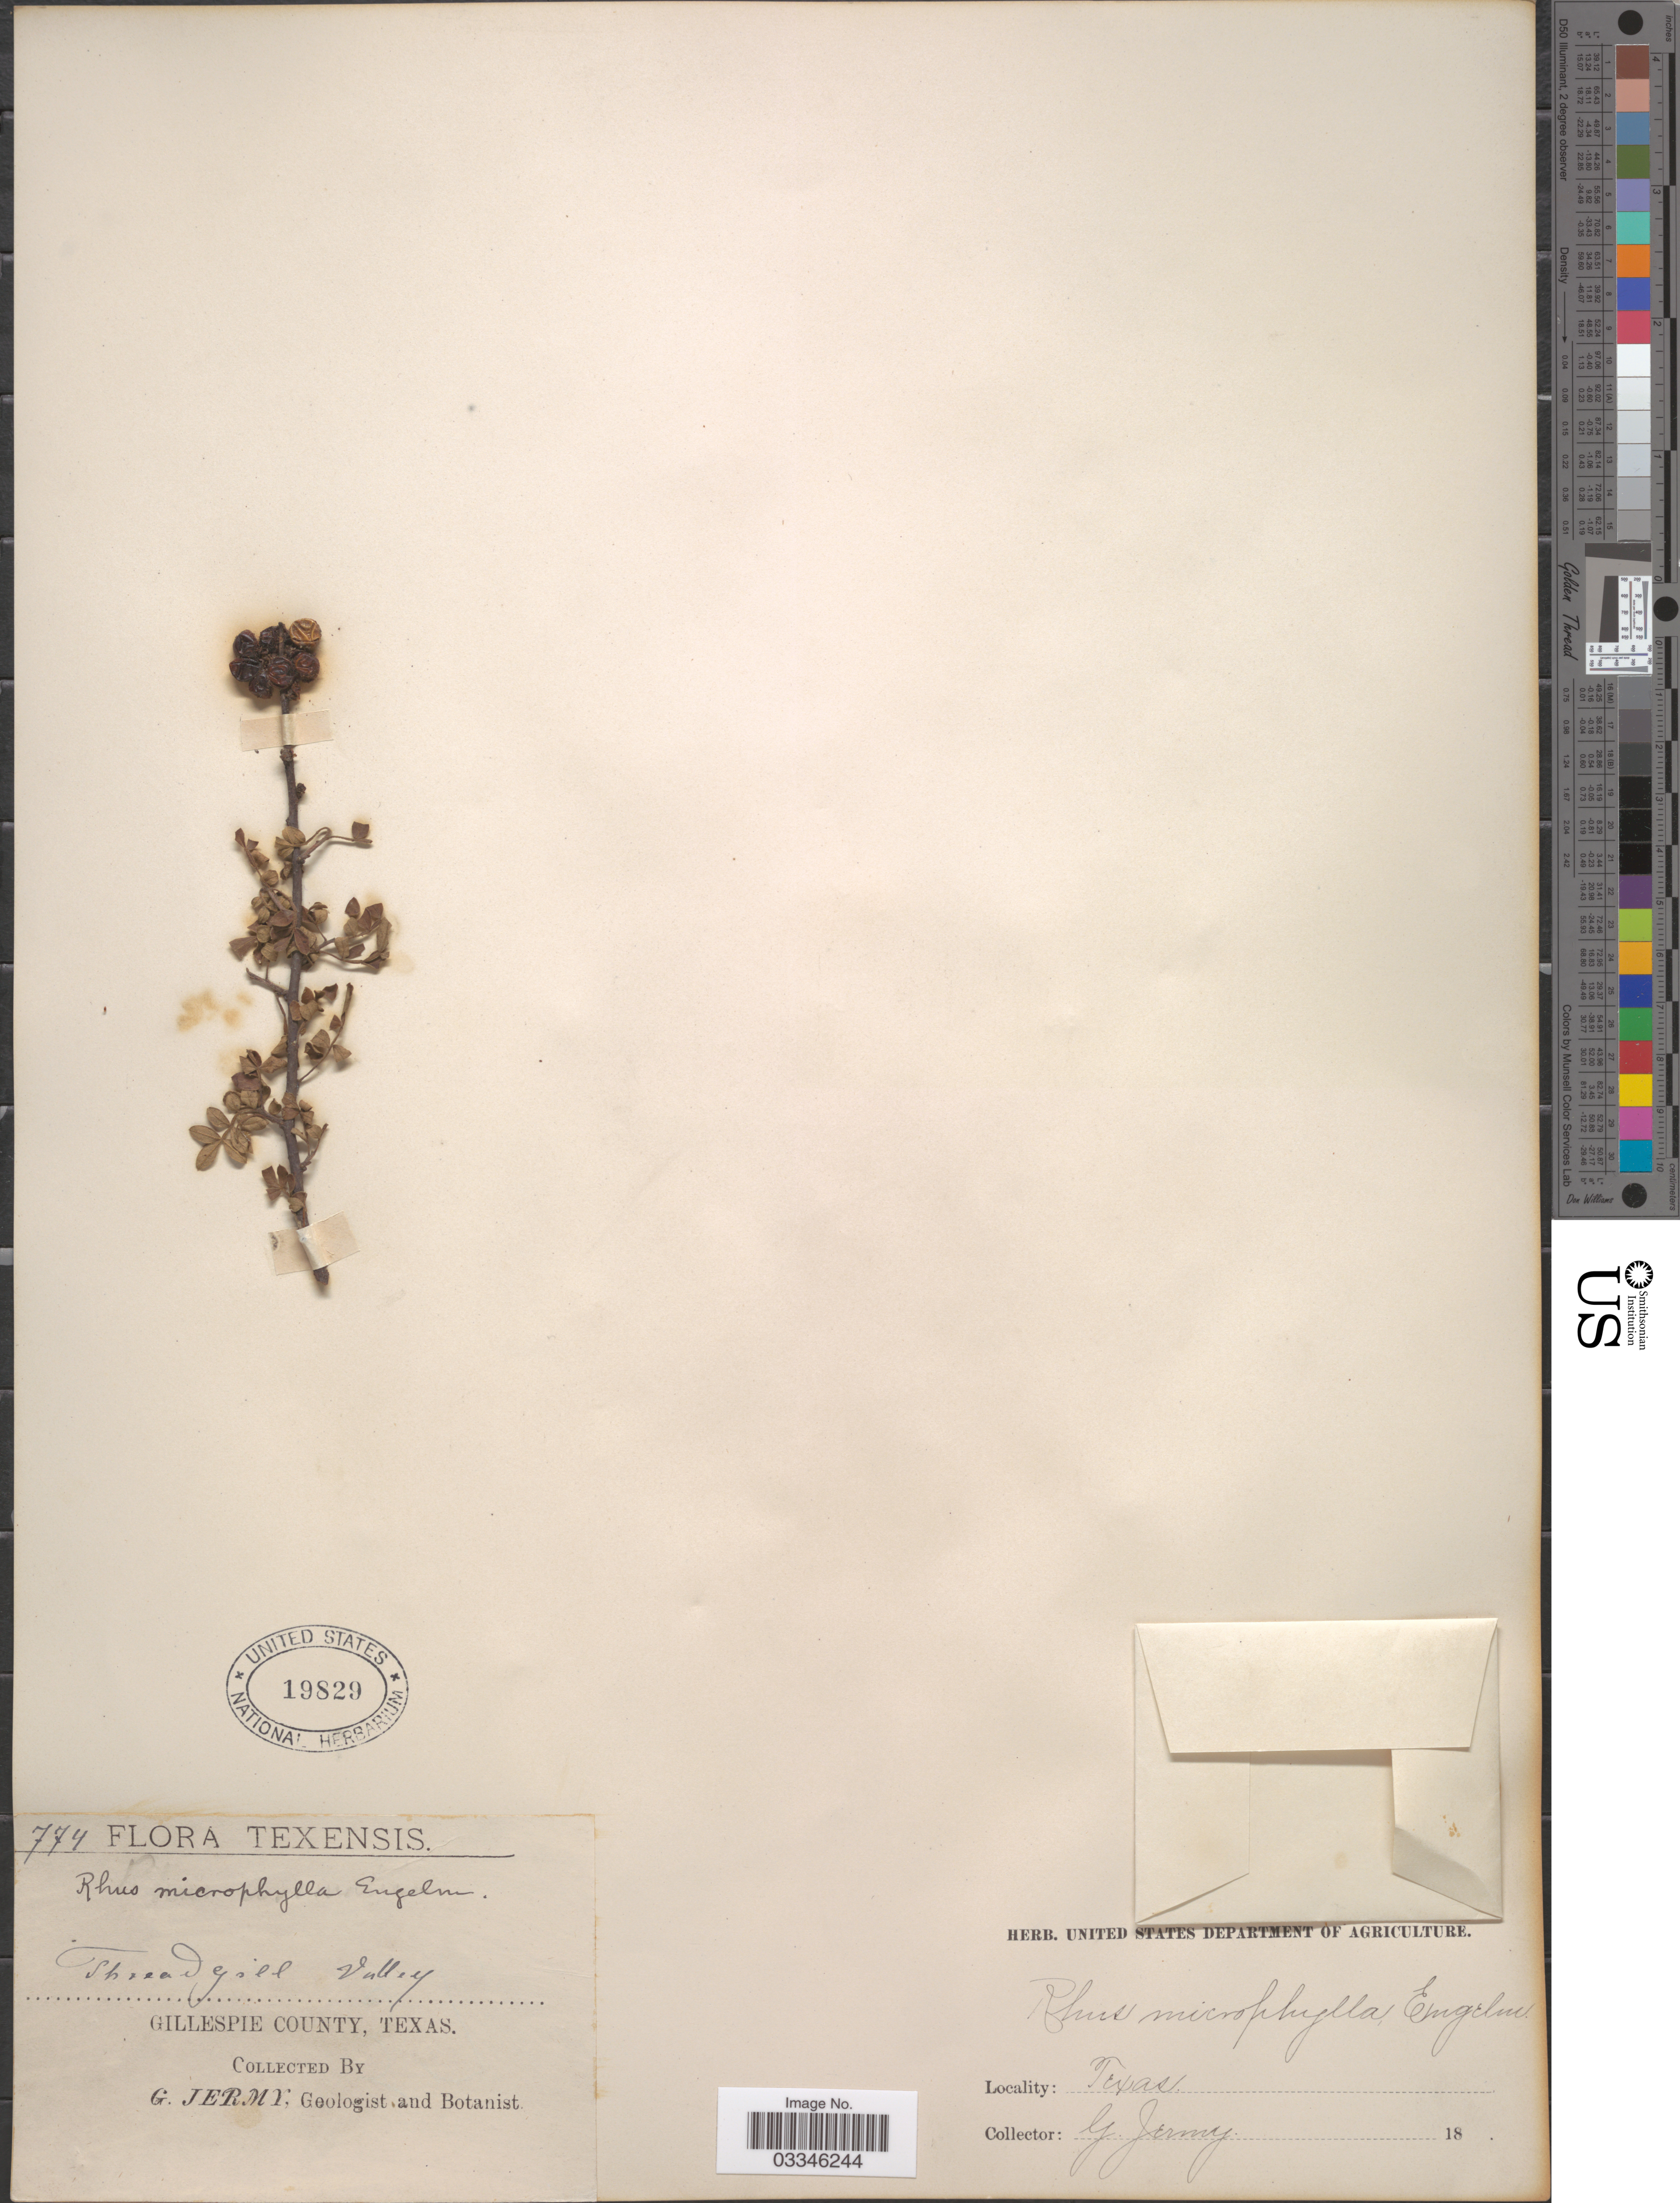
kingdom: Plantae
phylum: Tracheophyta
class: Magnoliopsida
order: Sapindales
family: Anacardiaceae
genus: Rhus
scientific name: Rhus microphylla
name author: Engelm.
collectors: G. Jermy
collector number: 774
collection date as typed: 18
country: United States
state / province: Texas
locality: Gillespie County.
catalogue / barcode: US 19829